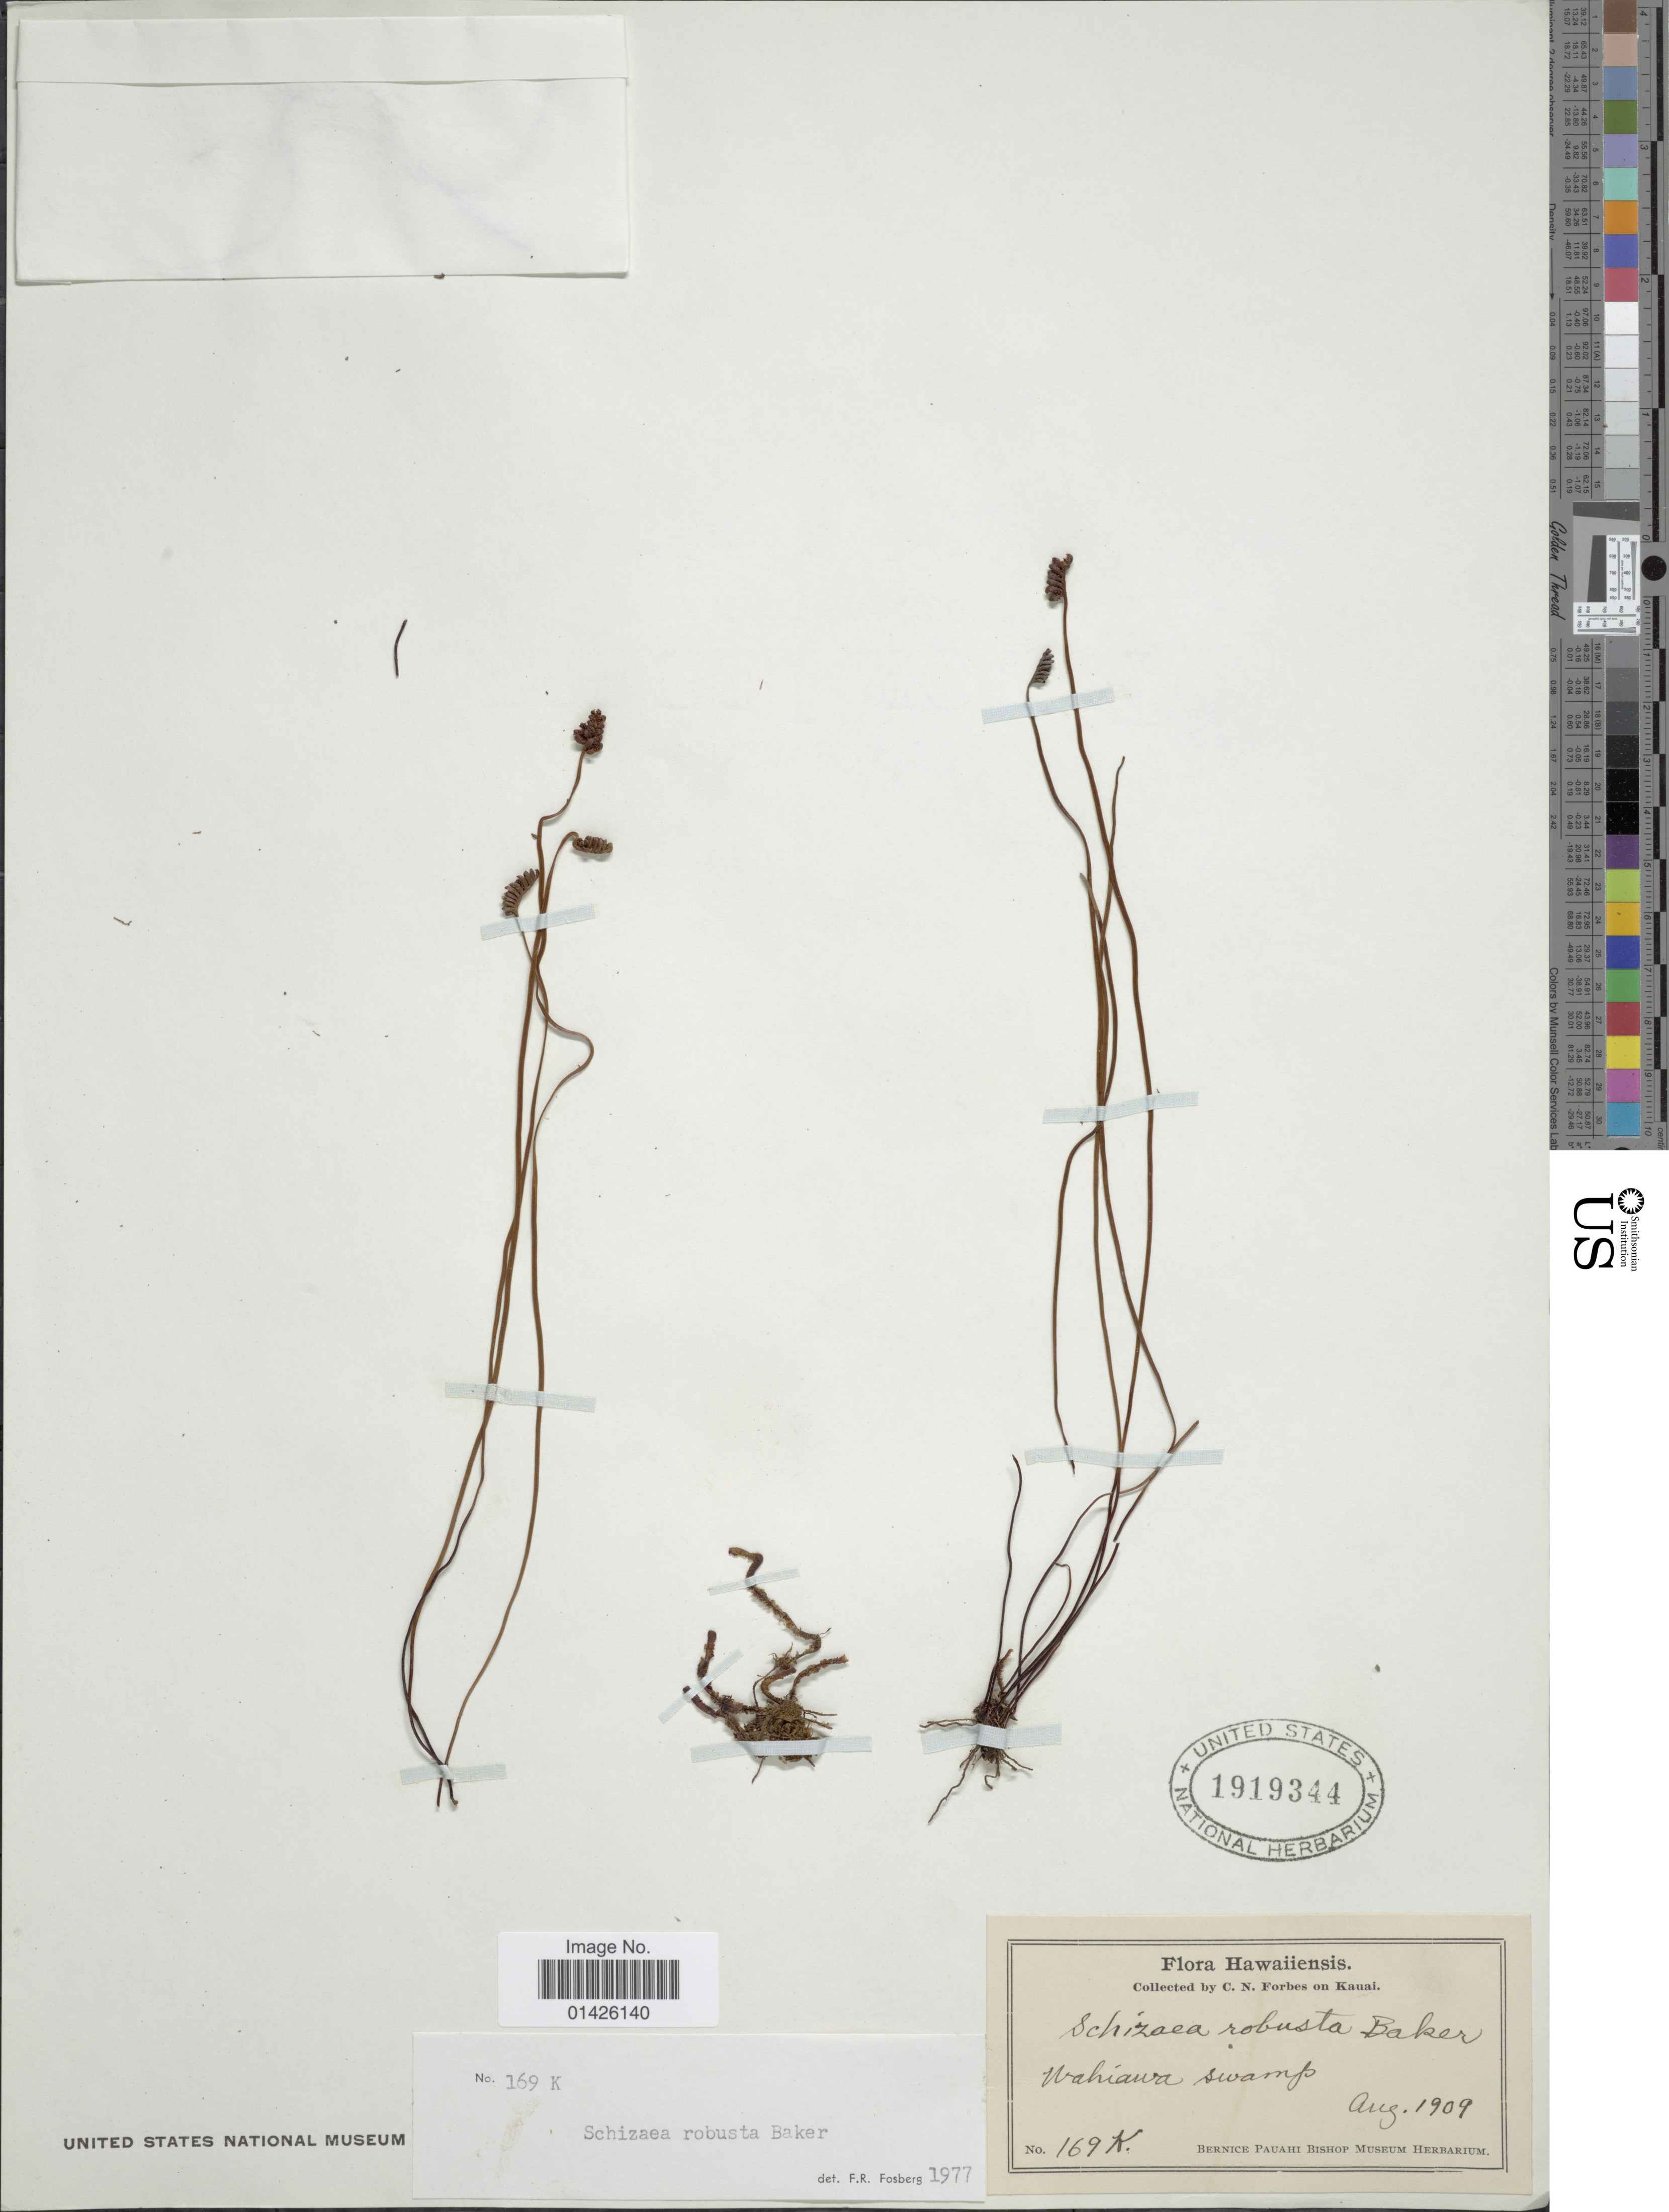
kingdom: Plantae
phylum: Tracheophyta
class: Polypodiopsida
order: Schizaeales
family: Schizaeaceae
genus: Schizaea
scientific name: Schizaea robusta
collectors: C. N. Forbes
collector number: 169.K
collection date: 1909-08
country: United States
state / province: Hawaii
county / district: Kauai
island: Kaua'i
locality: Wahiawa Swamp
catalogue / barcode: US 1919344